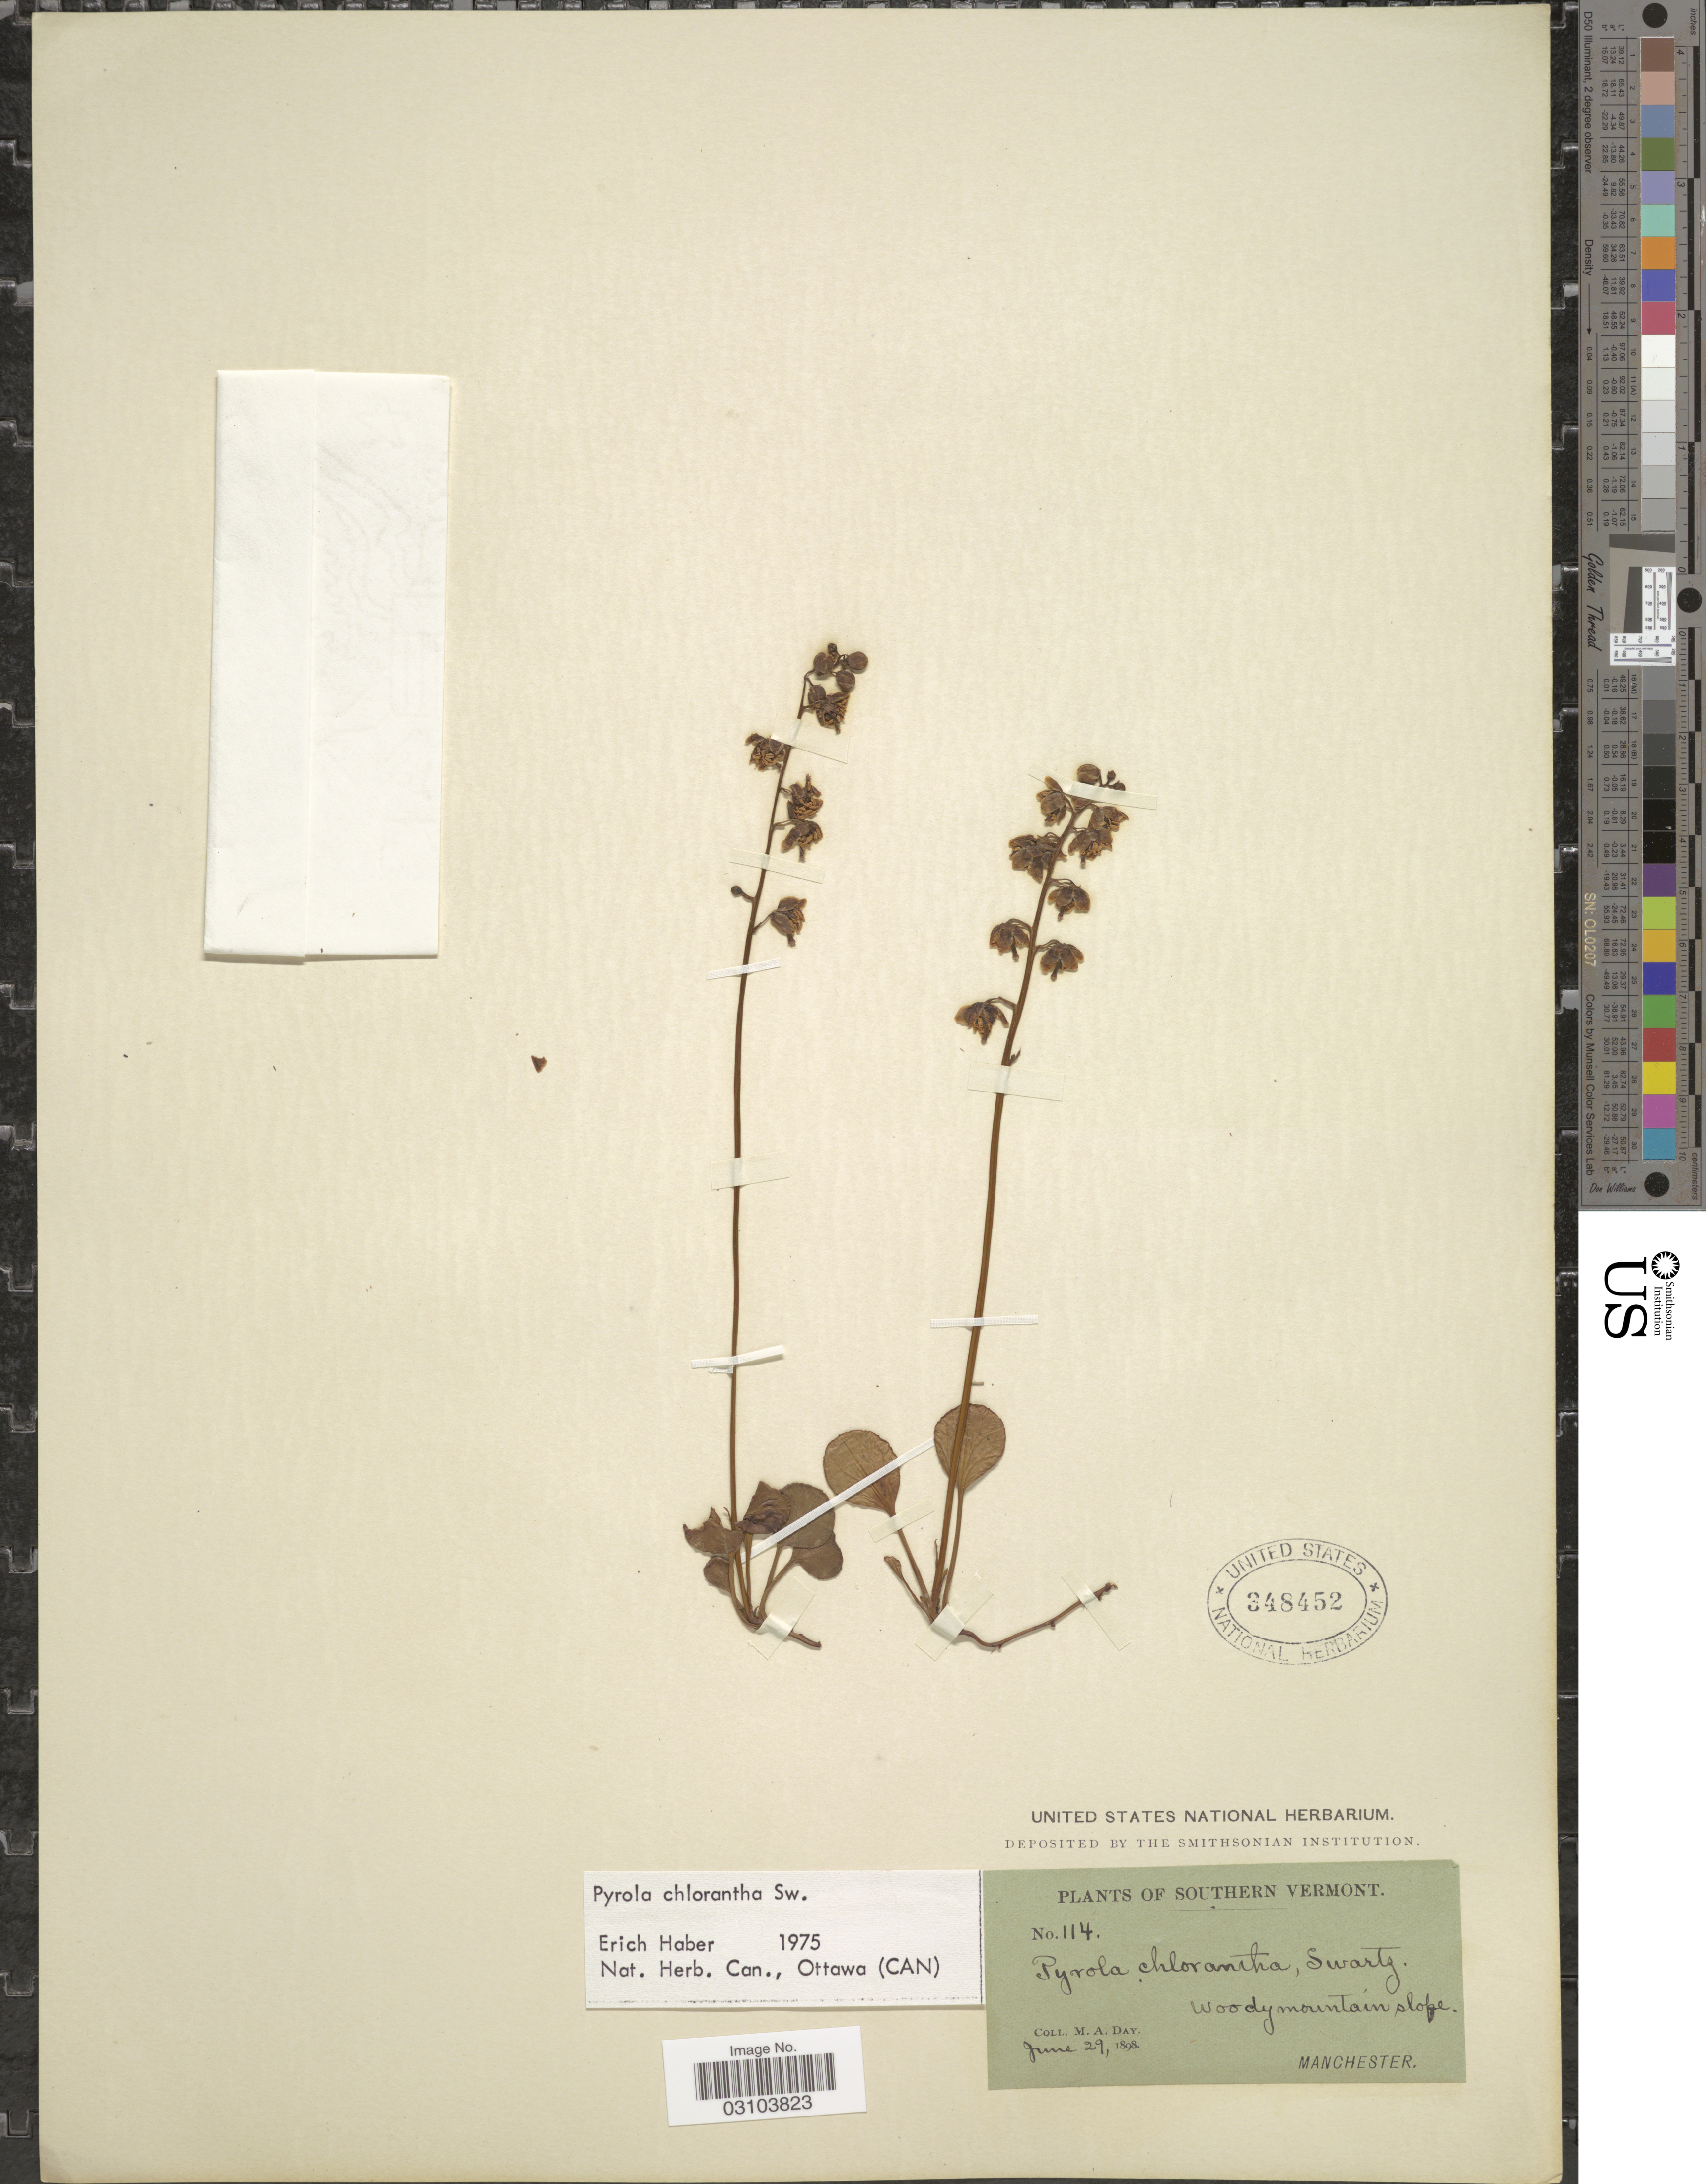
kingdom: Plantae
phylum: Tracheophyta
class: Magnoliopsida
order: Ericales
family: Ericaceae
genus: Pyrola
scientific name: Pyrola chlorantha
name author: Schweigg.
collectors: M. Day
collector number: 114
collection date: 1898-06-29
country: United States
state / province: Vermont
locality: Southern Vermont. Manchester.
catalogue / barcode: US 348452